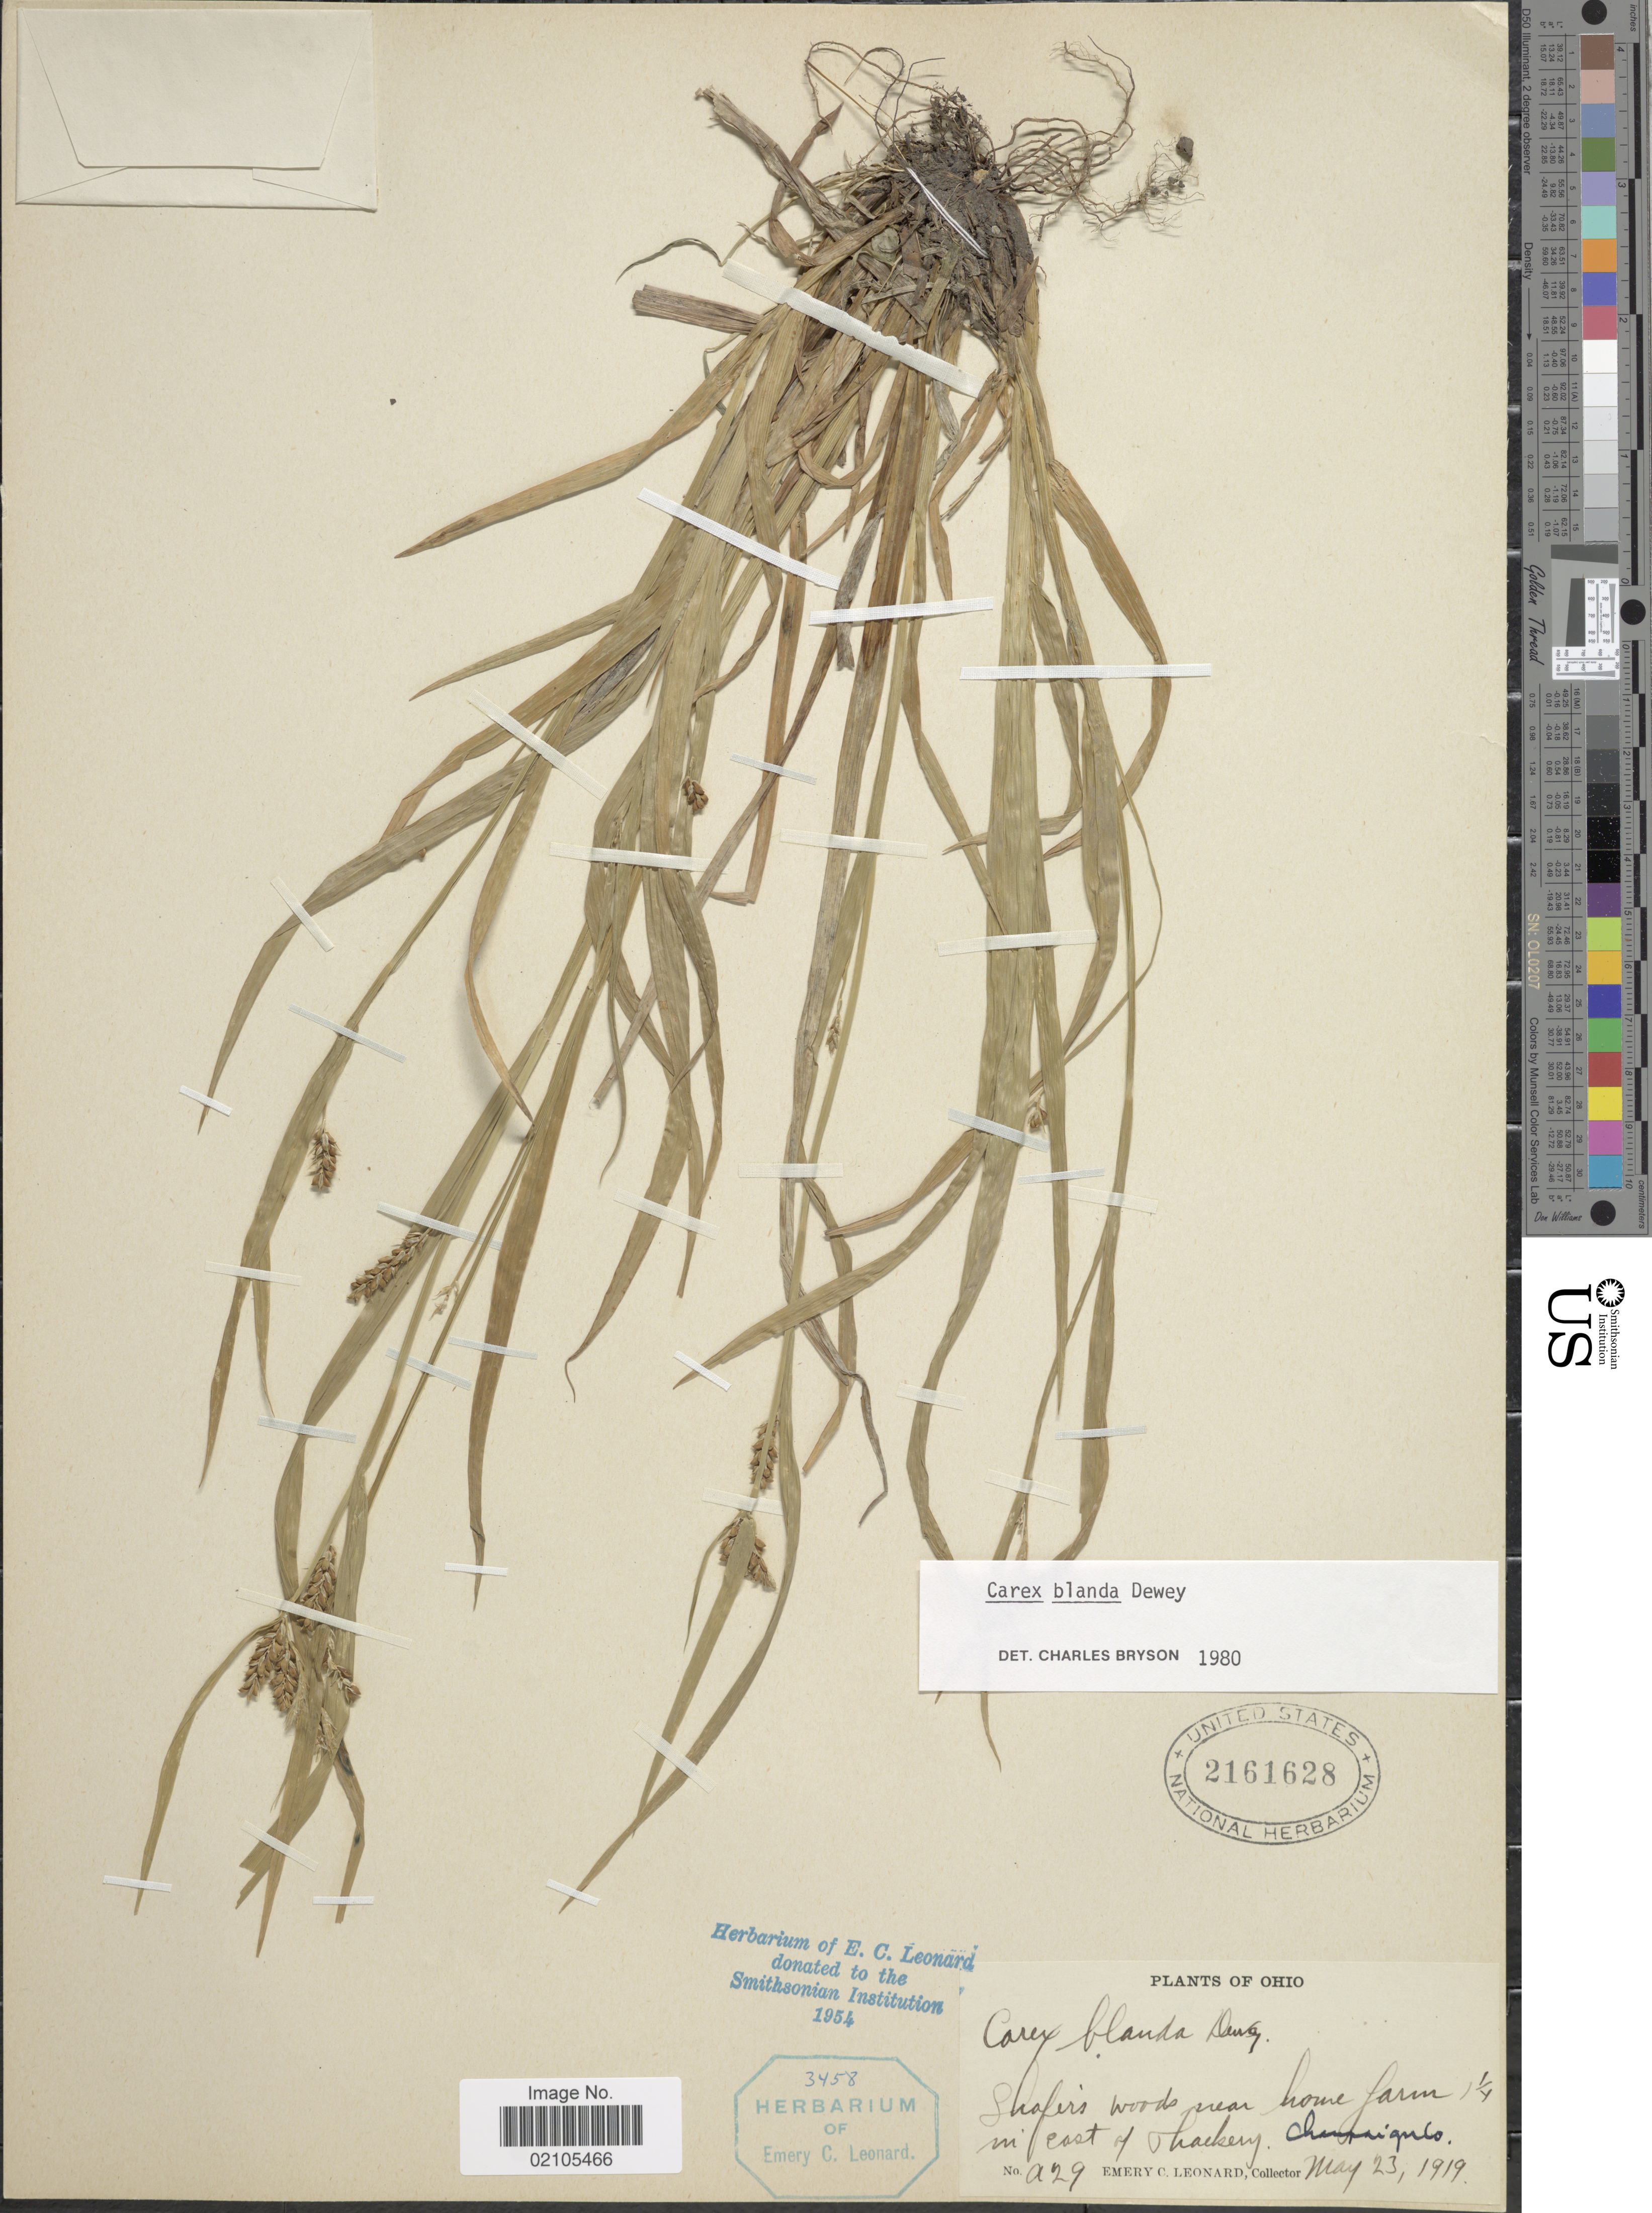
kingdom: Plantae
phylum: Tracheophyta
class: Liliopsida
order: Poales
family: Cyperaceae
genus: Carex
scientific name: Carex blanda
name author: Dewey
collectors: E. C. Leonard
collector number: A29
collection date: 1919-05-23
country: United States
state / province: Ohio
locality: Shaffers woods near home farm 1 1/4 mi east of Thackery. Champaign Co.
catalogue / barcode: US 2161628